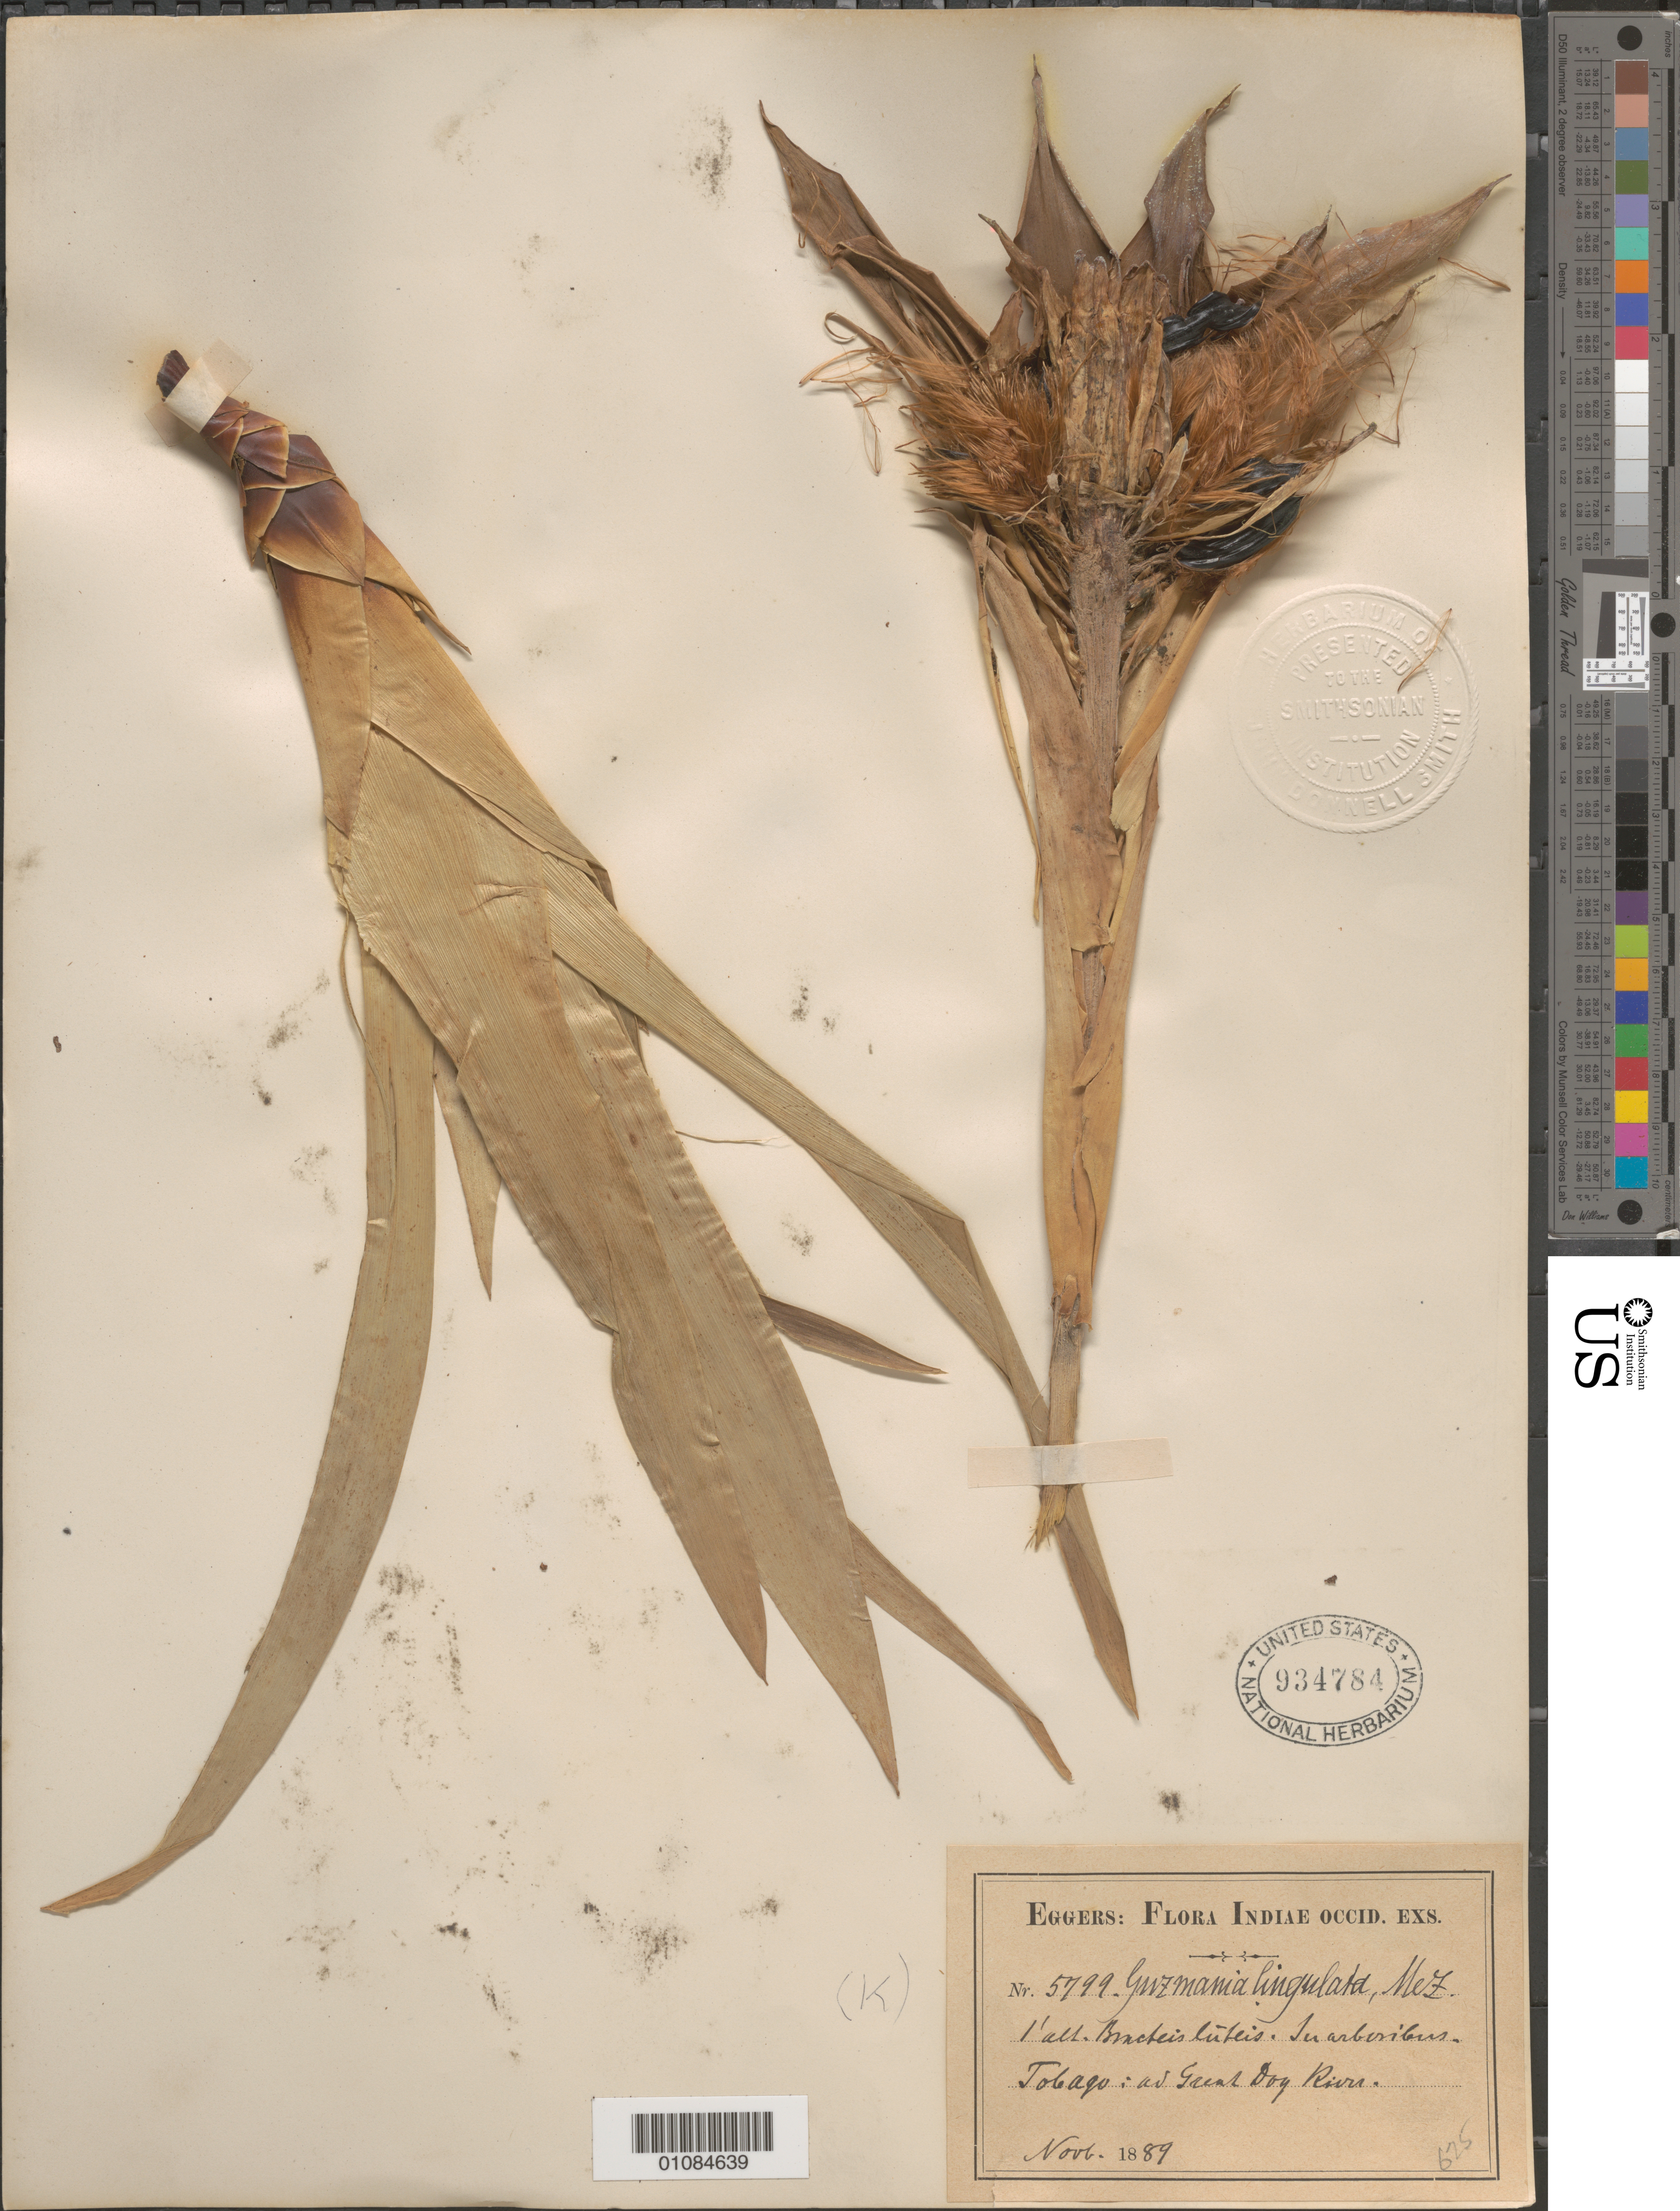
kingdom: Plantae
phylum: Tracheophyta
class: Liliopsida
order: Poales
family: Bromeliaceae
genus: Guzmania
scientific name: Guzmania lingulata var. lingulata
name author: (L.) Mez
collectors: H. F. A. von Eggers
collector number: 5799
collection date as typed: Nov 1889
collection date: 1889-11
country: Trinidad and Tobago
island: Tobago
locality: Tobago: ad Great Dog River.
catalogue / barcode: US 934784